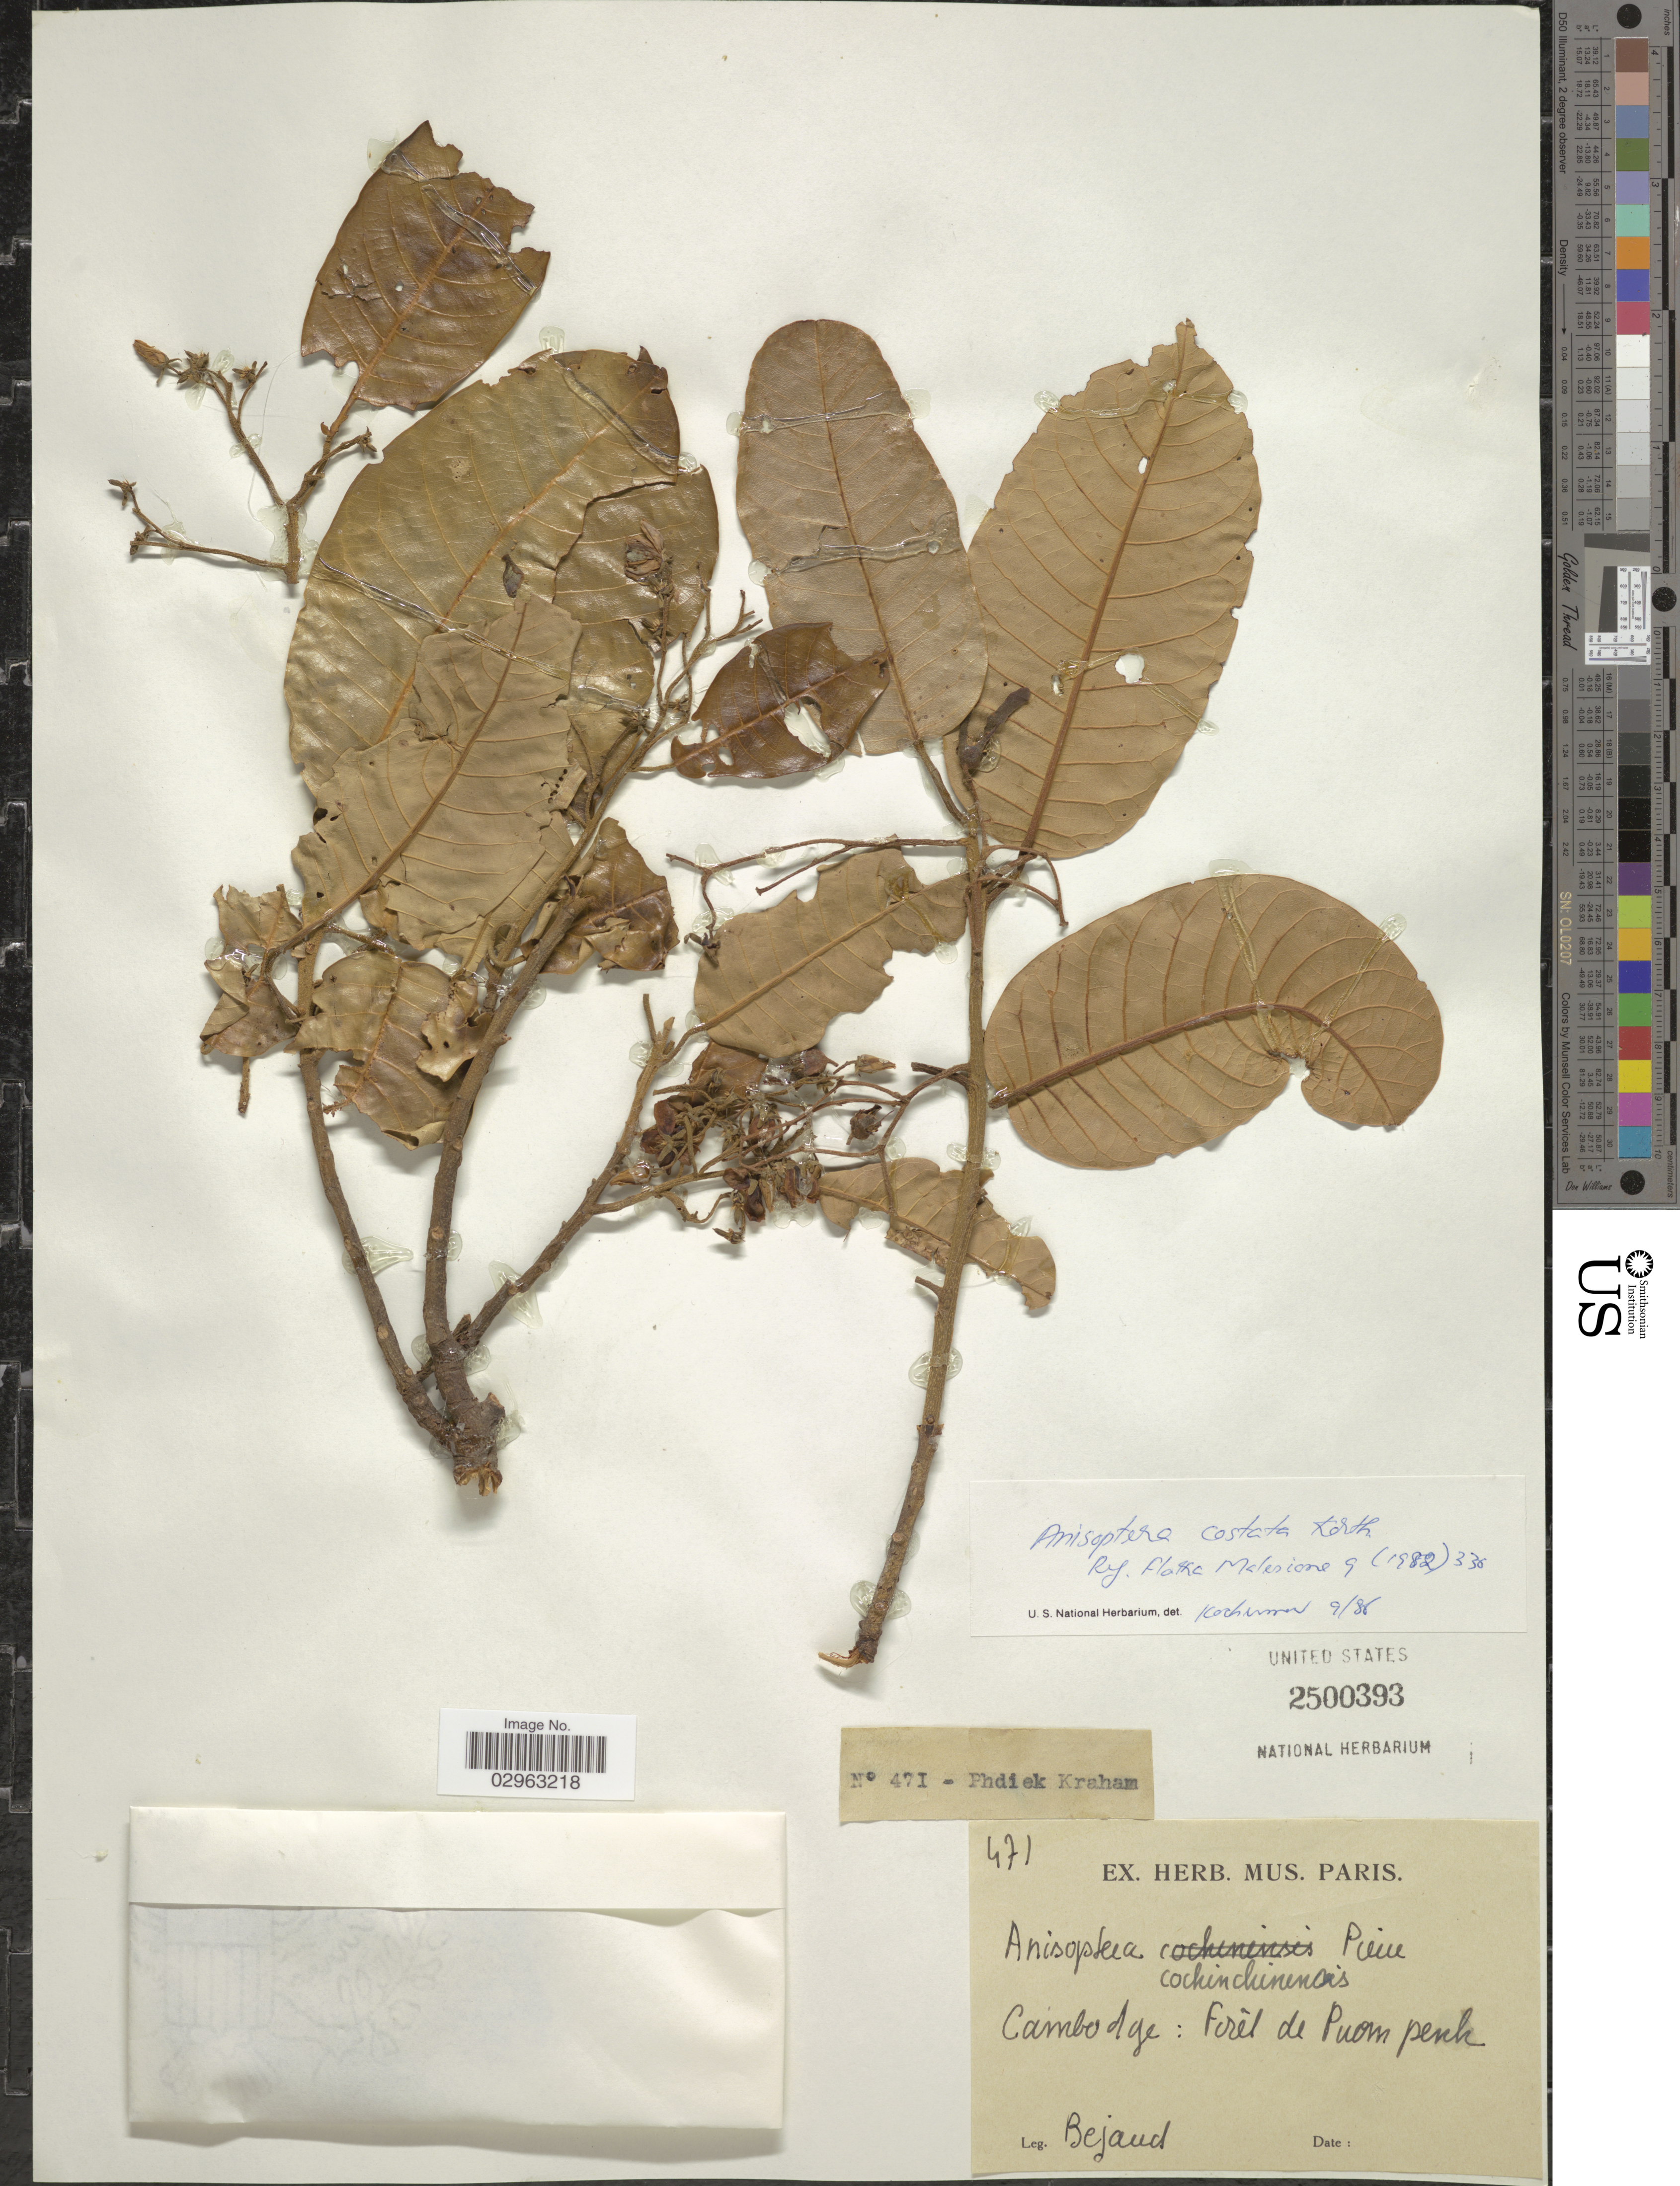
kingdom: Plantae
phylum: Tracheophyta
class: Magnoliopsida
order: Malvales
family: Dipterocarpaceae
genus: Anisoptera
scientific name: Anisoptera costata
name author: Korth.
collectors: Bejáud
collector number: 471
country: Cambodia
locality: Cambodge: Forêt de Pnom Penk.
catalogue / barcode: US 2500393